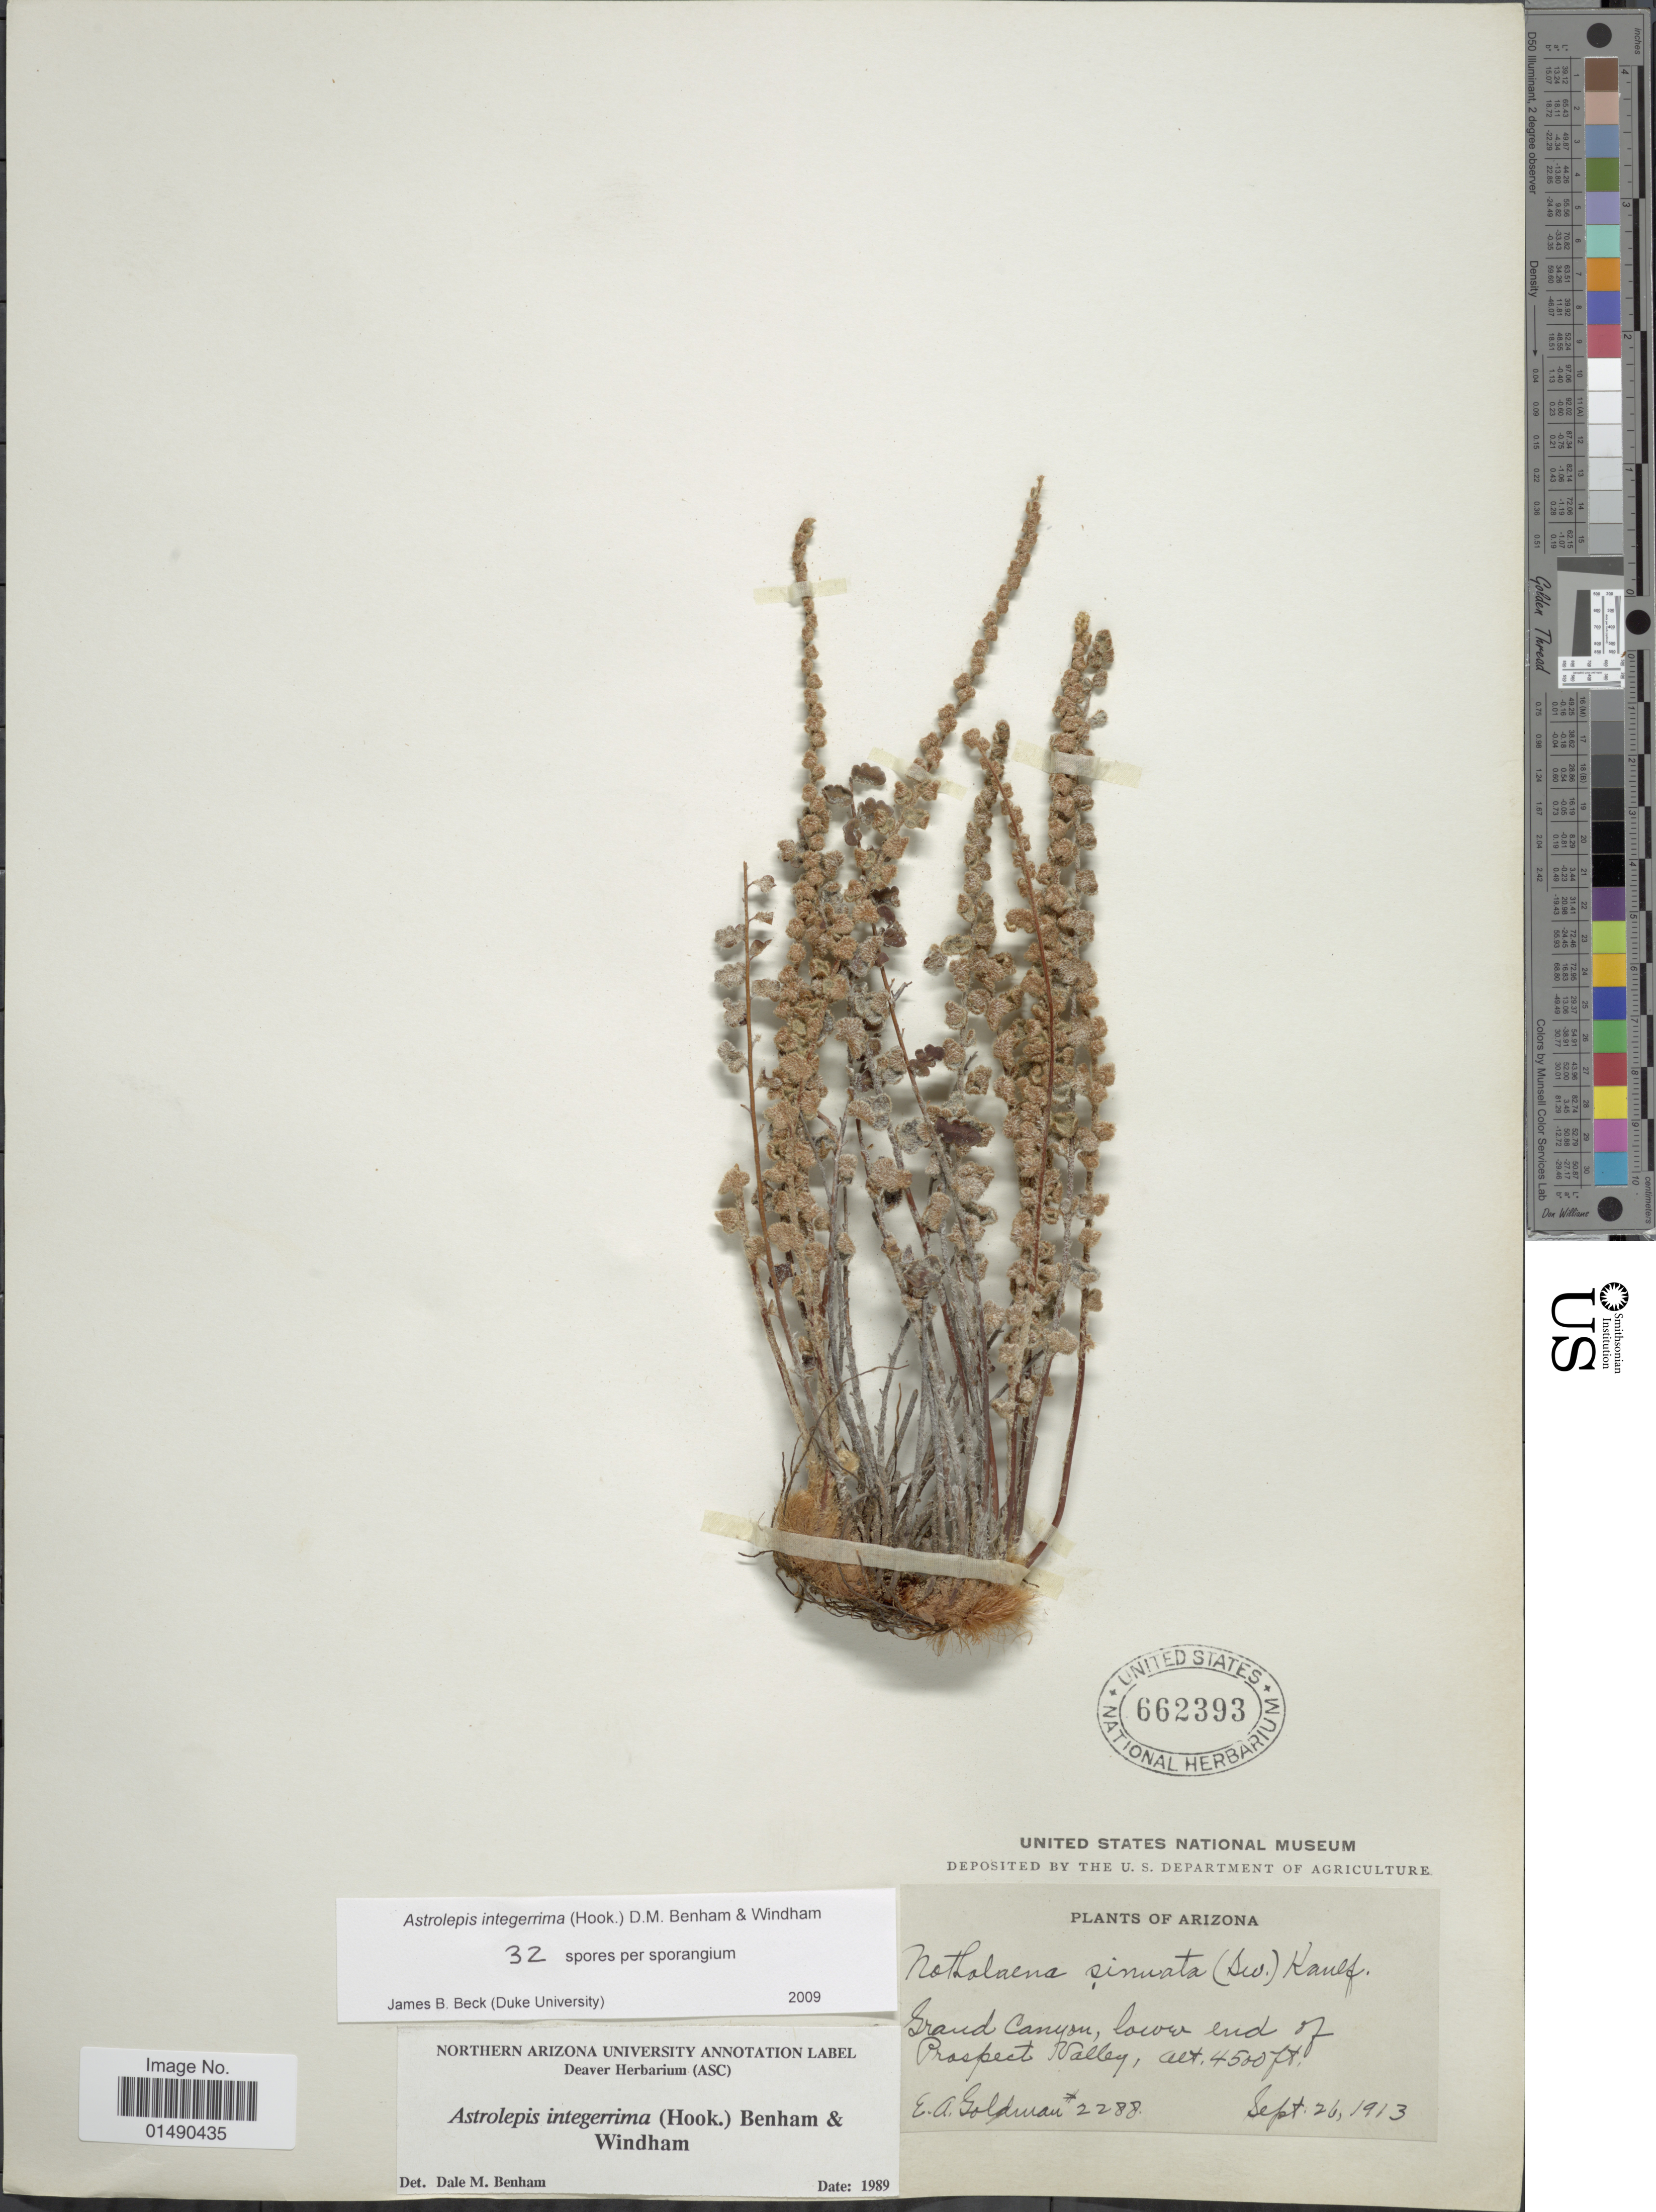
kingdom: Plantae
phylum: Tracheophyta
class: Polypodiopsida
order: Polypodiales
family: Pteridaceae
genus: Astrolepis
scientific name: Astrolepis integerrima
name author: (Hook.) D.M. Benham & Windham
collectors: E. A. Goldman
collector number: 2288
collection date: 1913-09-20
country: United States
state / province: Arizona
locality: Grand Canyon, low end of Prospect Valley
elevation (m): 1372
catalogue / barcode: US 662393